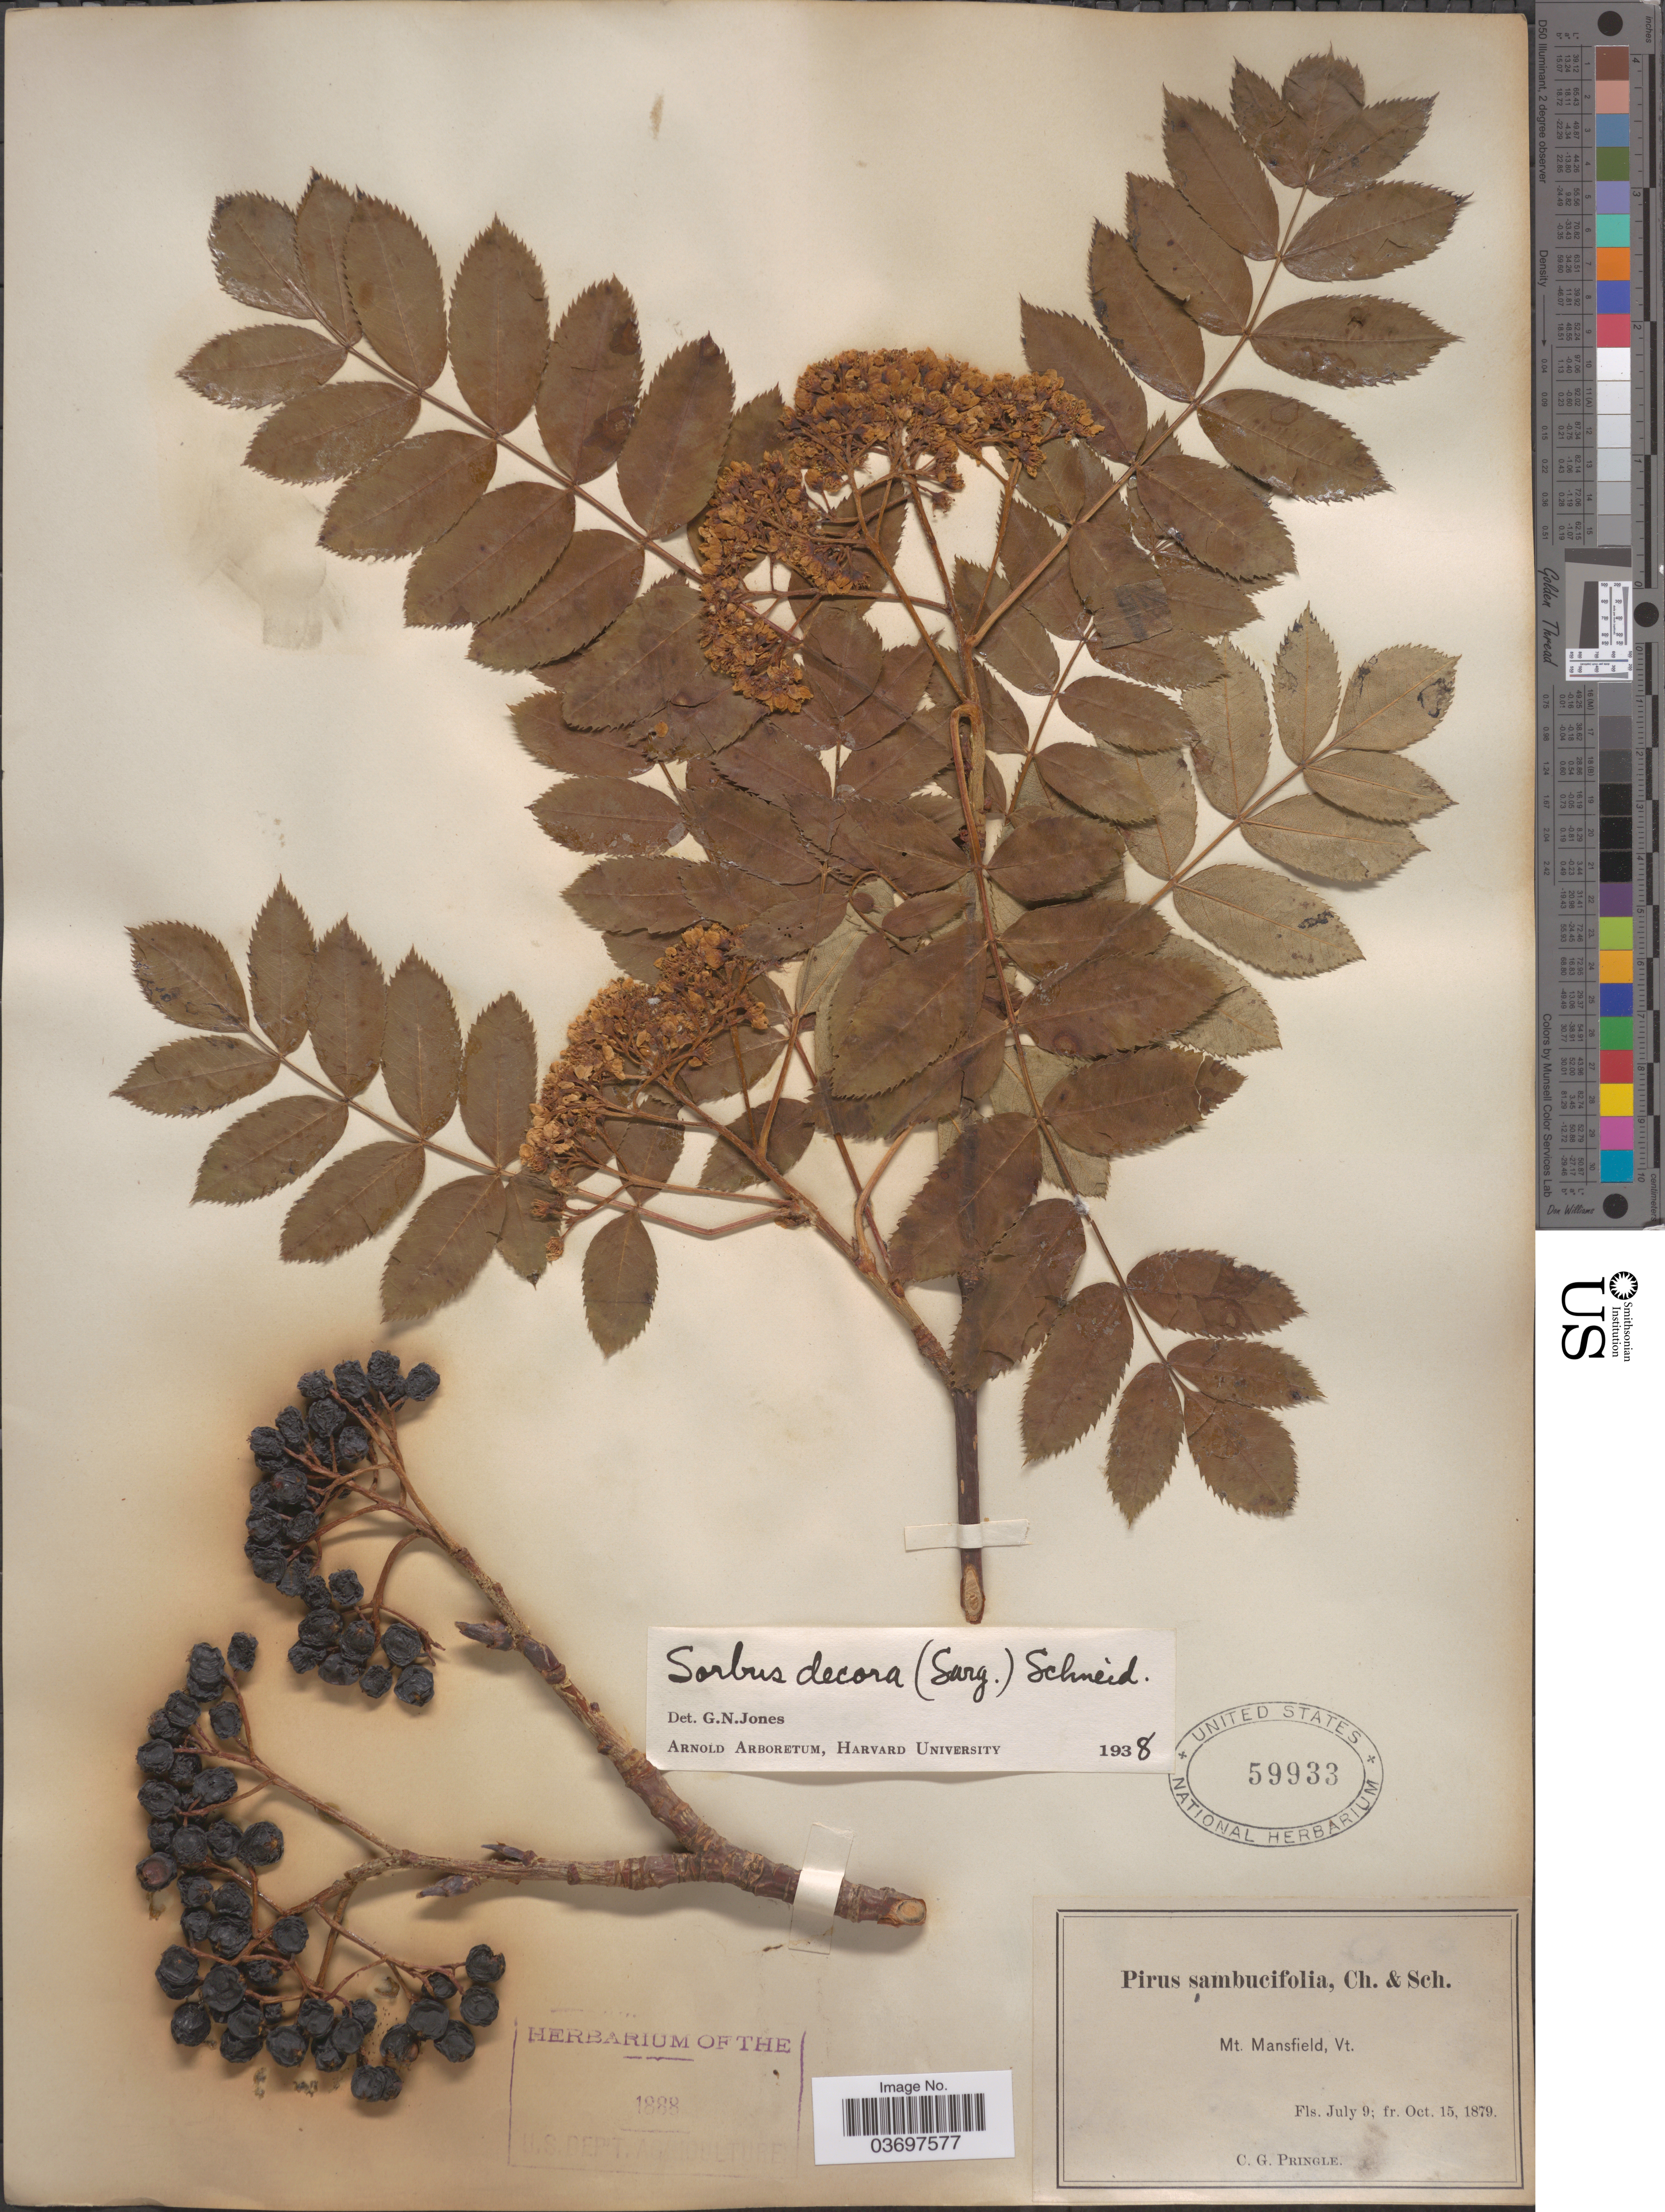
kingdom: Plantae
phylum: Tracheophyta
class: Magnoliopsida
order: Rosales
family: Rosaceae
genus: Sorbus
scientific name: Sorbus decora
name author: (Sarg.) C.K. Schneid.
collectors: C. G. Pringle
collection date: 1879-07-09/1879-10-15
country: United States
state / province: Vermont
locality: Mt. Mansfield.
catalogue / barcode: US 59933